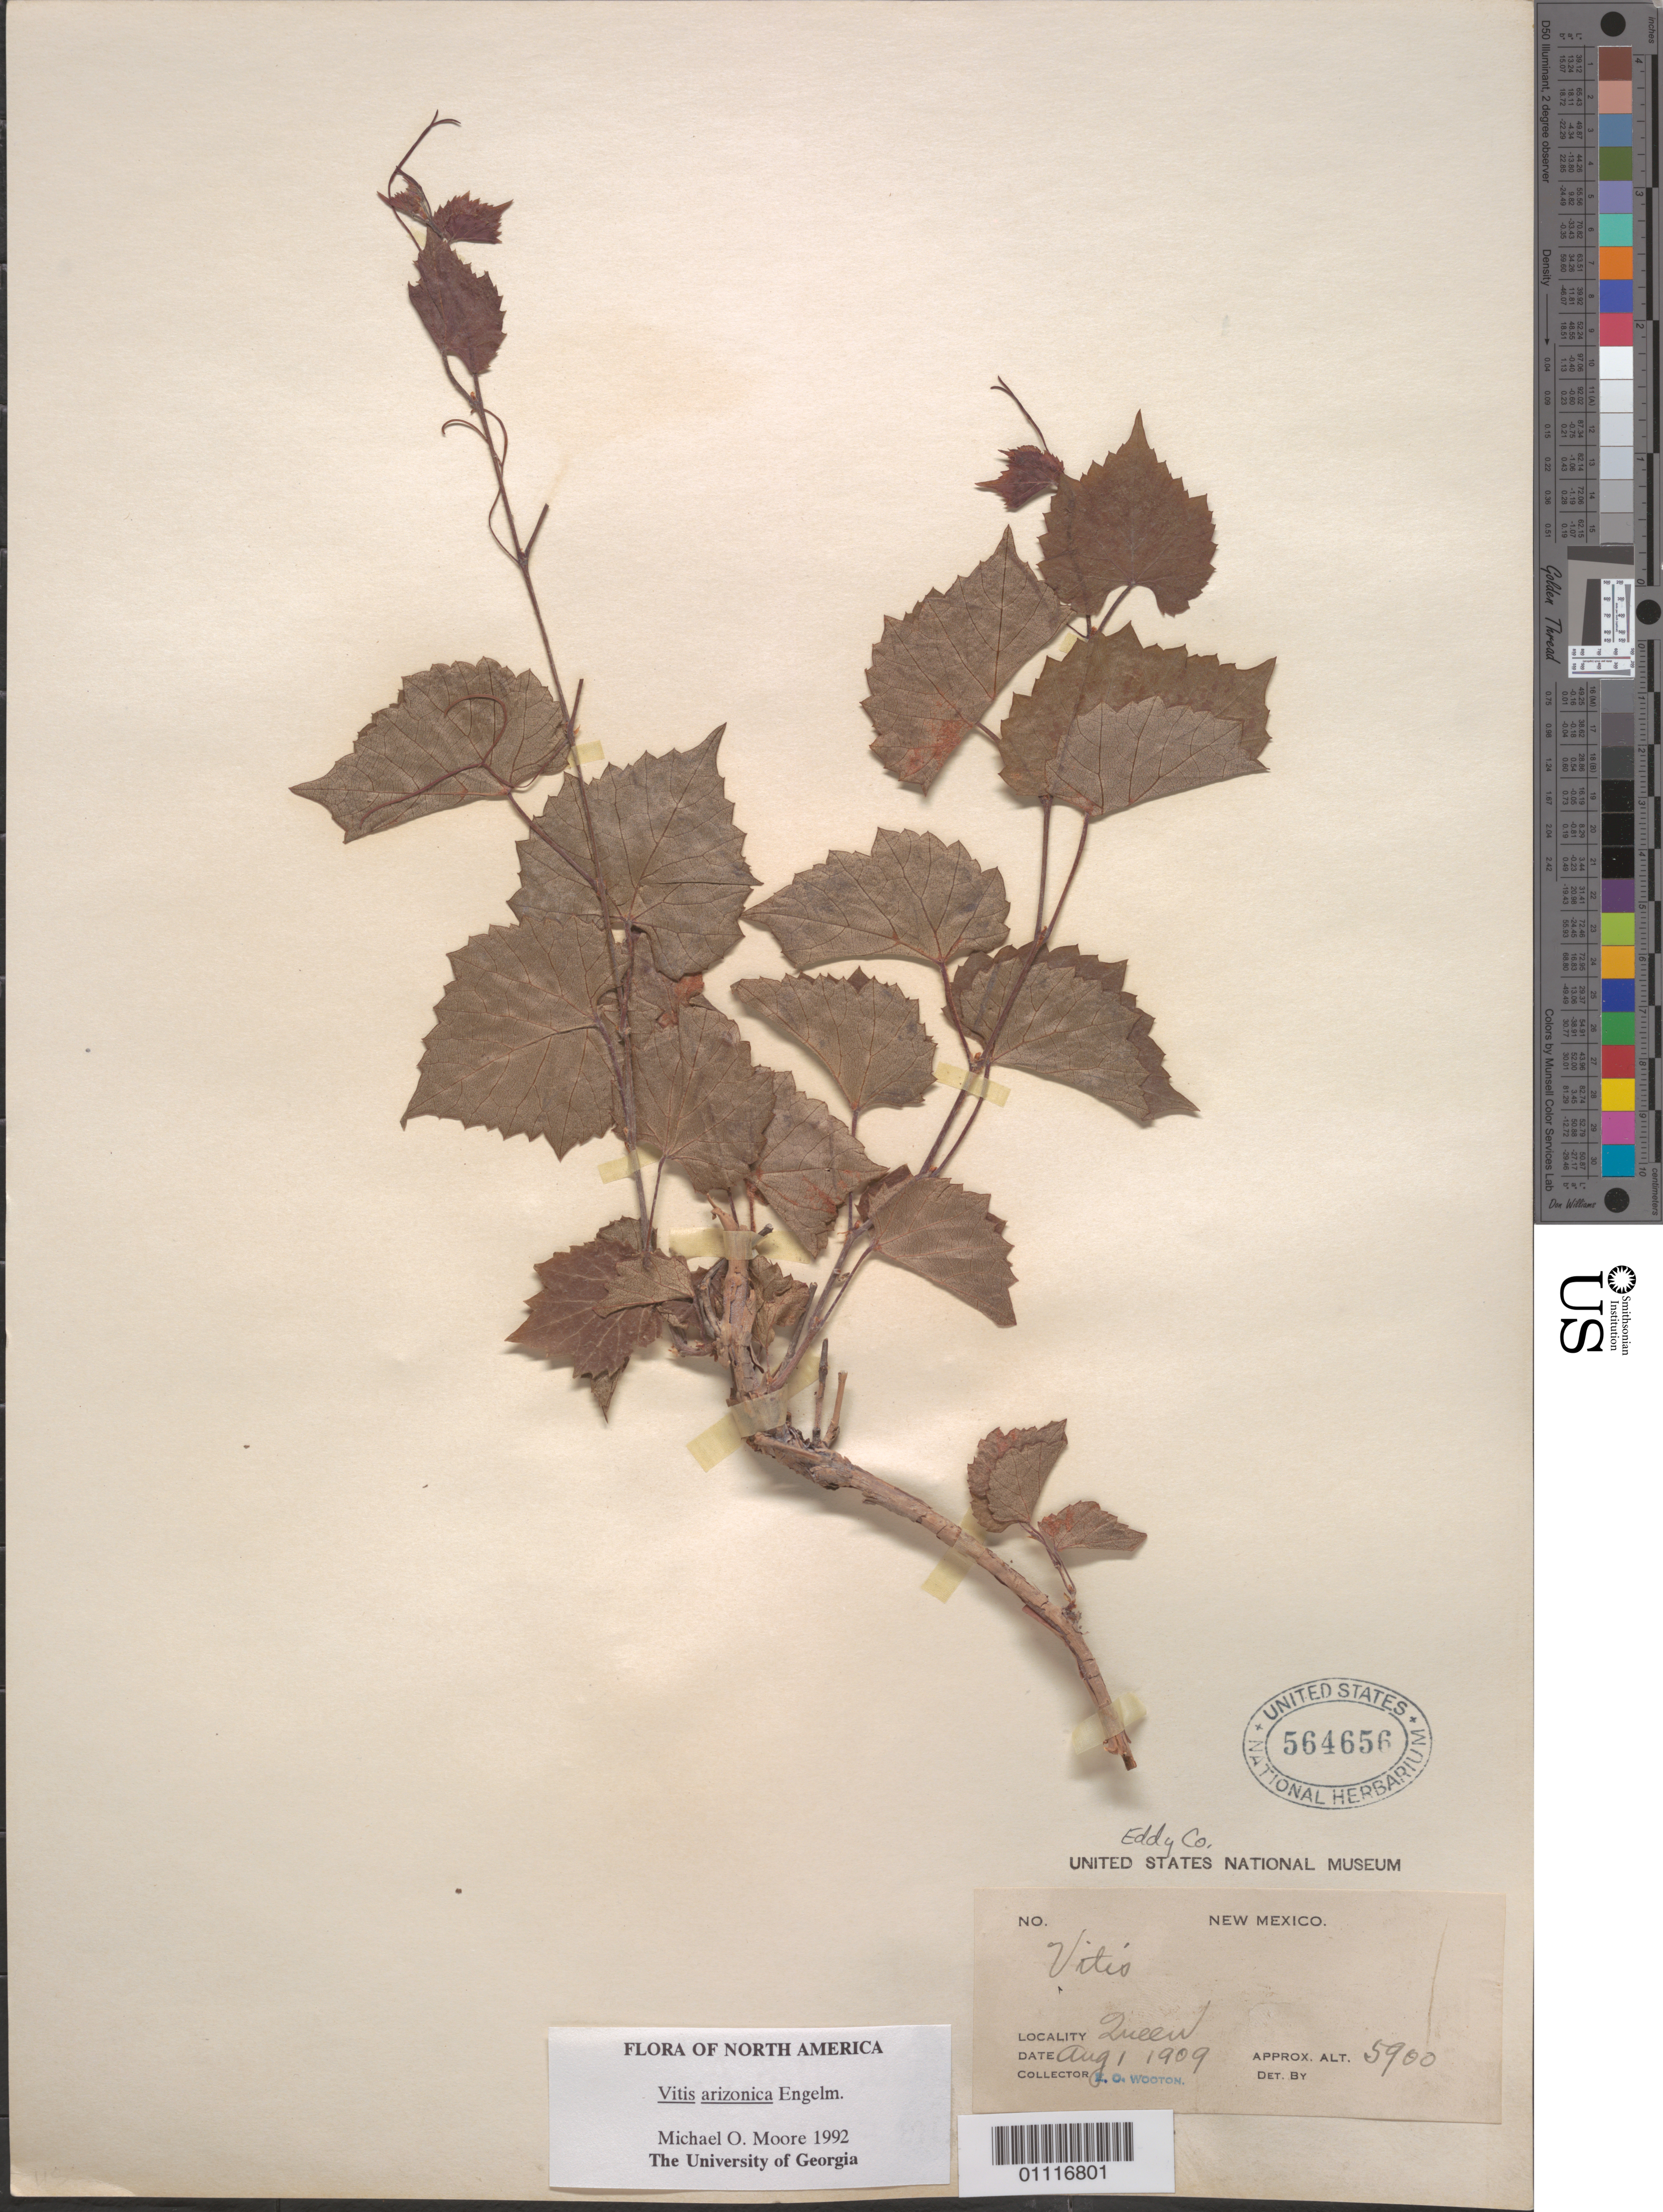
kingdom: Plantae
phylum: Tracheophyta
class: Magnoliopsida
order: Vitales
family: Vitaceae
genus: Vitis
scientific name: Vitis arizonica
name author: Engelm.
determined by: Moore, M. O.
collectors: E. O. Wooton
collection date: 1909-08-01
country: United States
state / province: New Mexico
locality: Queen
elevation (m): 1798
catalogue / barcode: US 564656